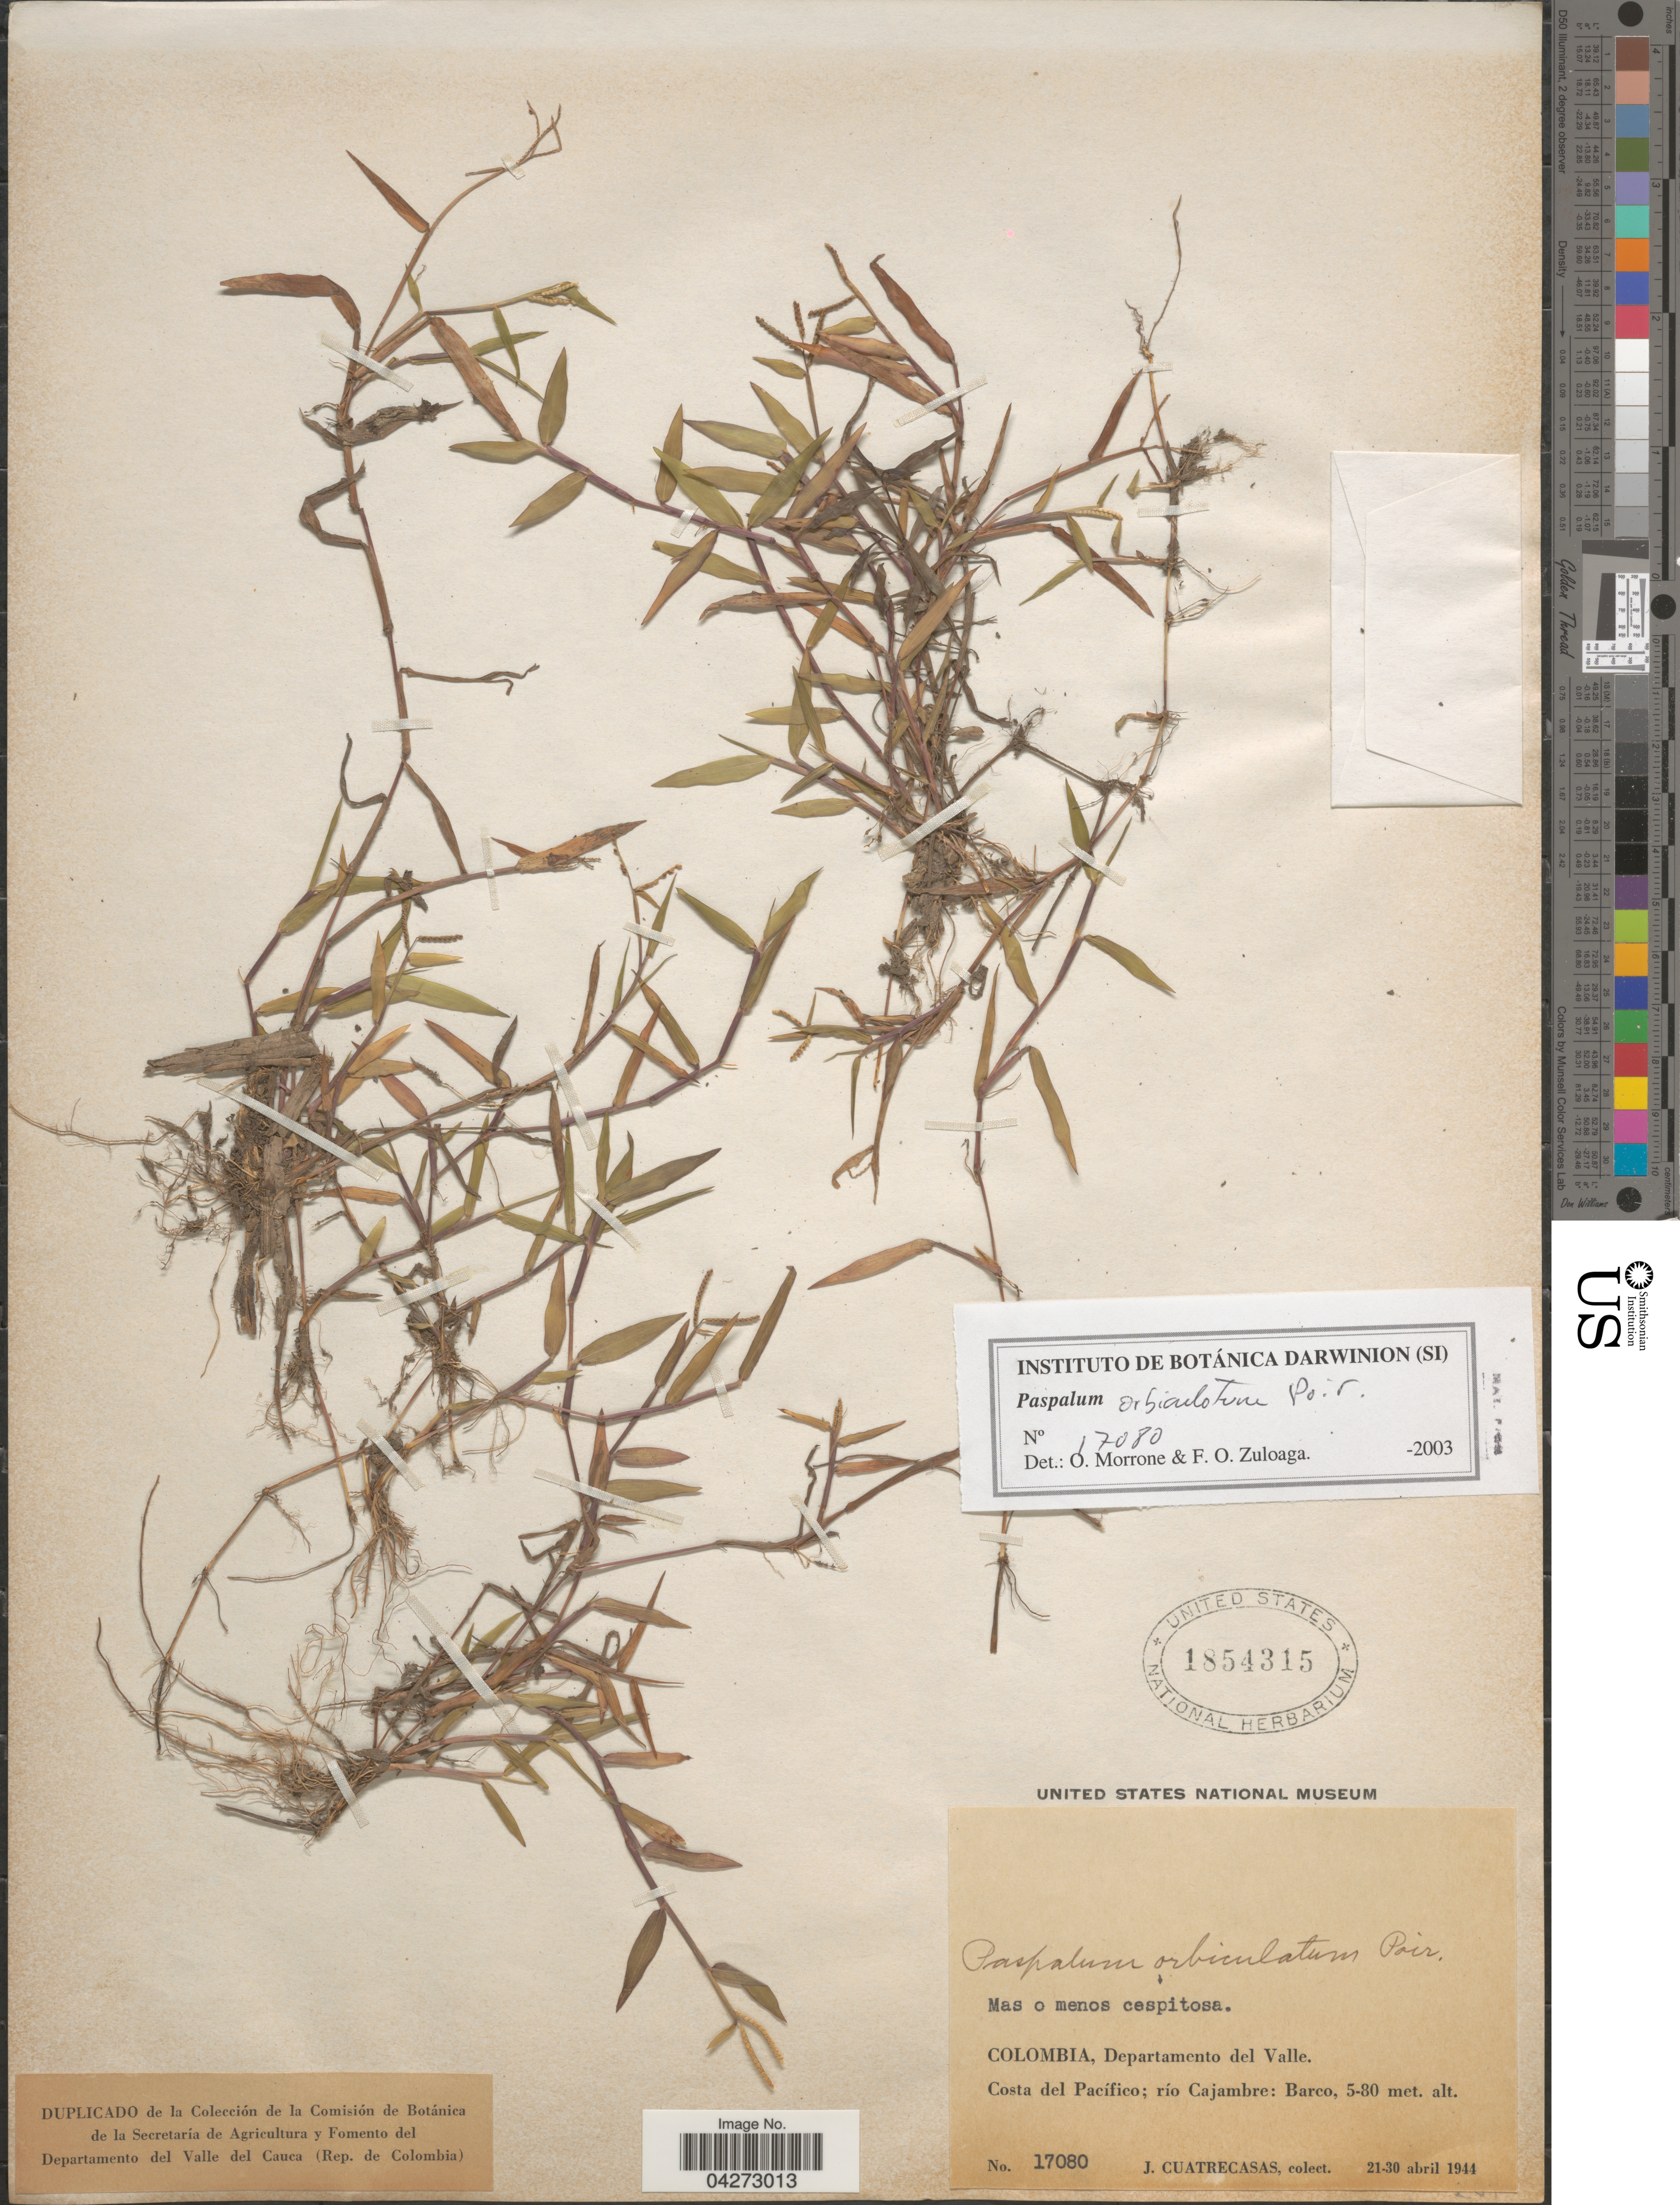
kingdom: Plantae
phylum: Tracheophyta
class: Liliopsida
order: Poales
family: Poaceae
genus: Paspalum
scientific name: Paspalum orbiculatum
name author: Poir.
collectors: J. Cuatrecasas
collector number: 17080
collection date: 1944-04-21/1944-04-30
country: Colombia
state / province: Valle del Cauca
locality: Departamento del Valle. Costa del Pacífico; río Cajambre: Barco.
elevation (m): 5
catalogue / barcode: US 1854315